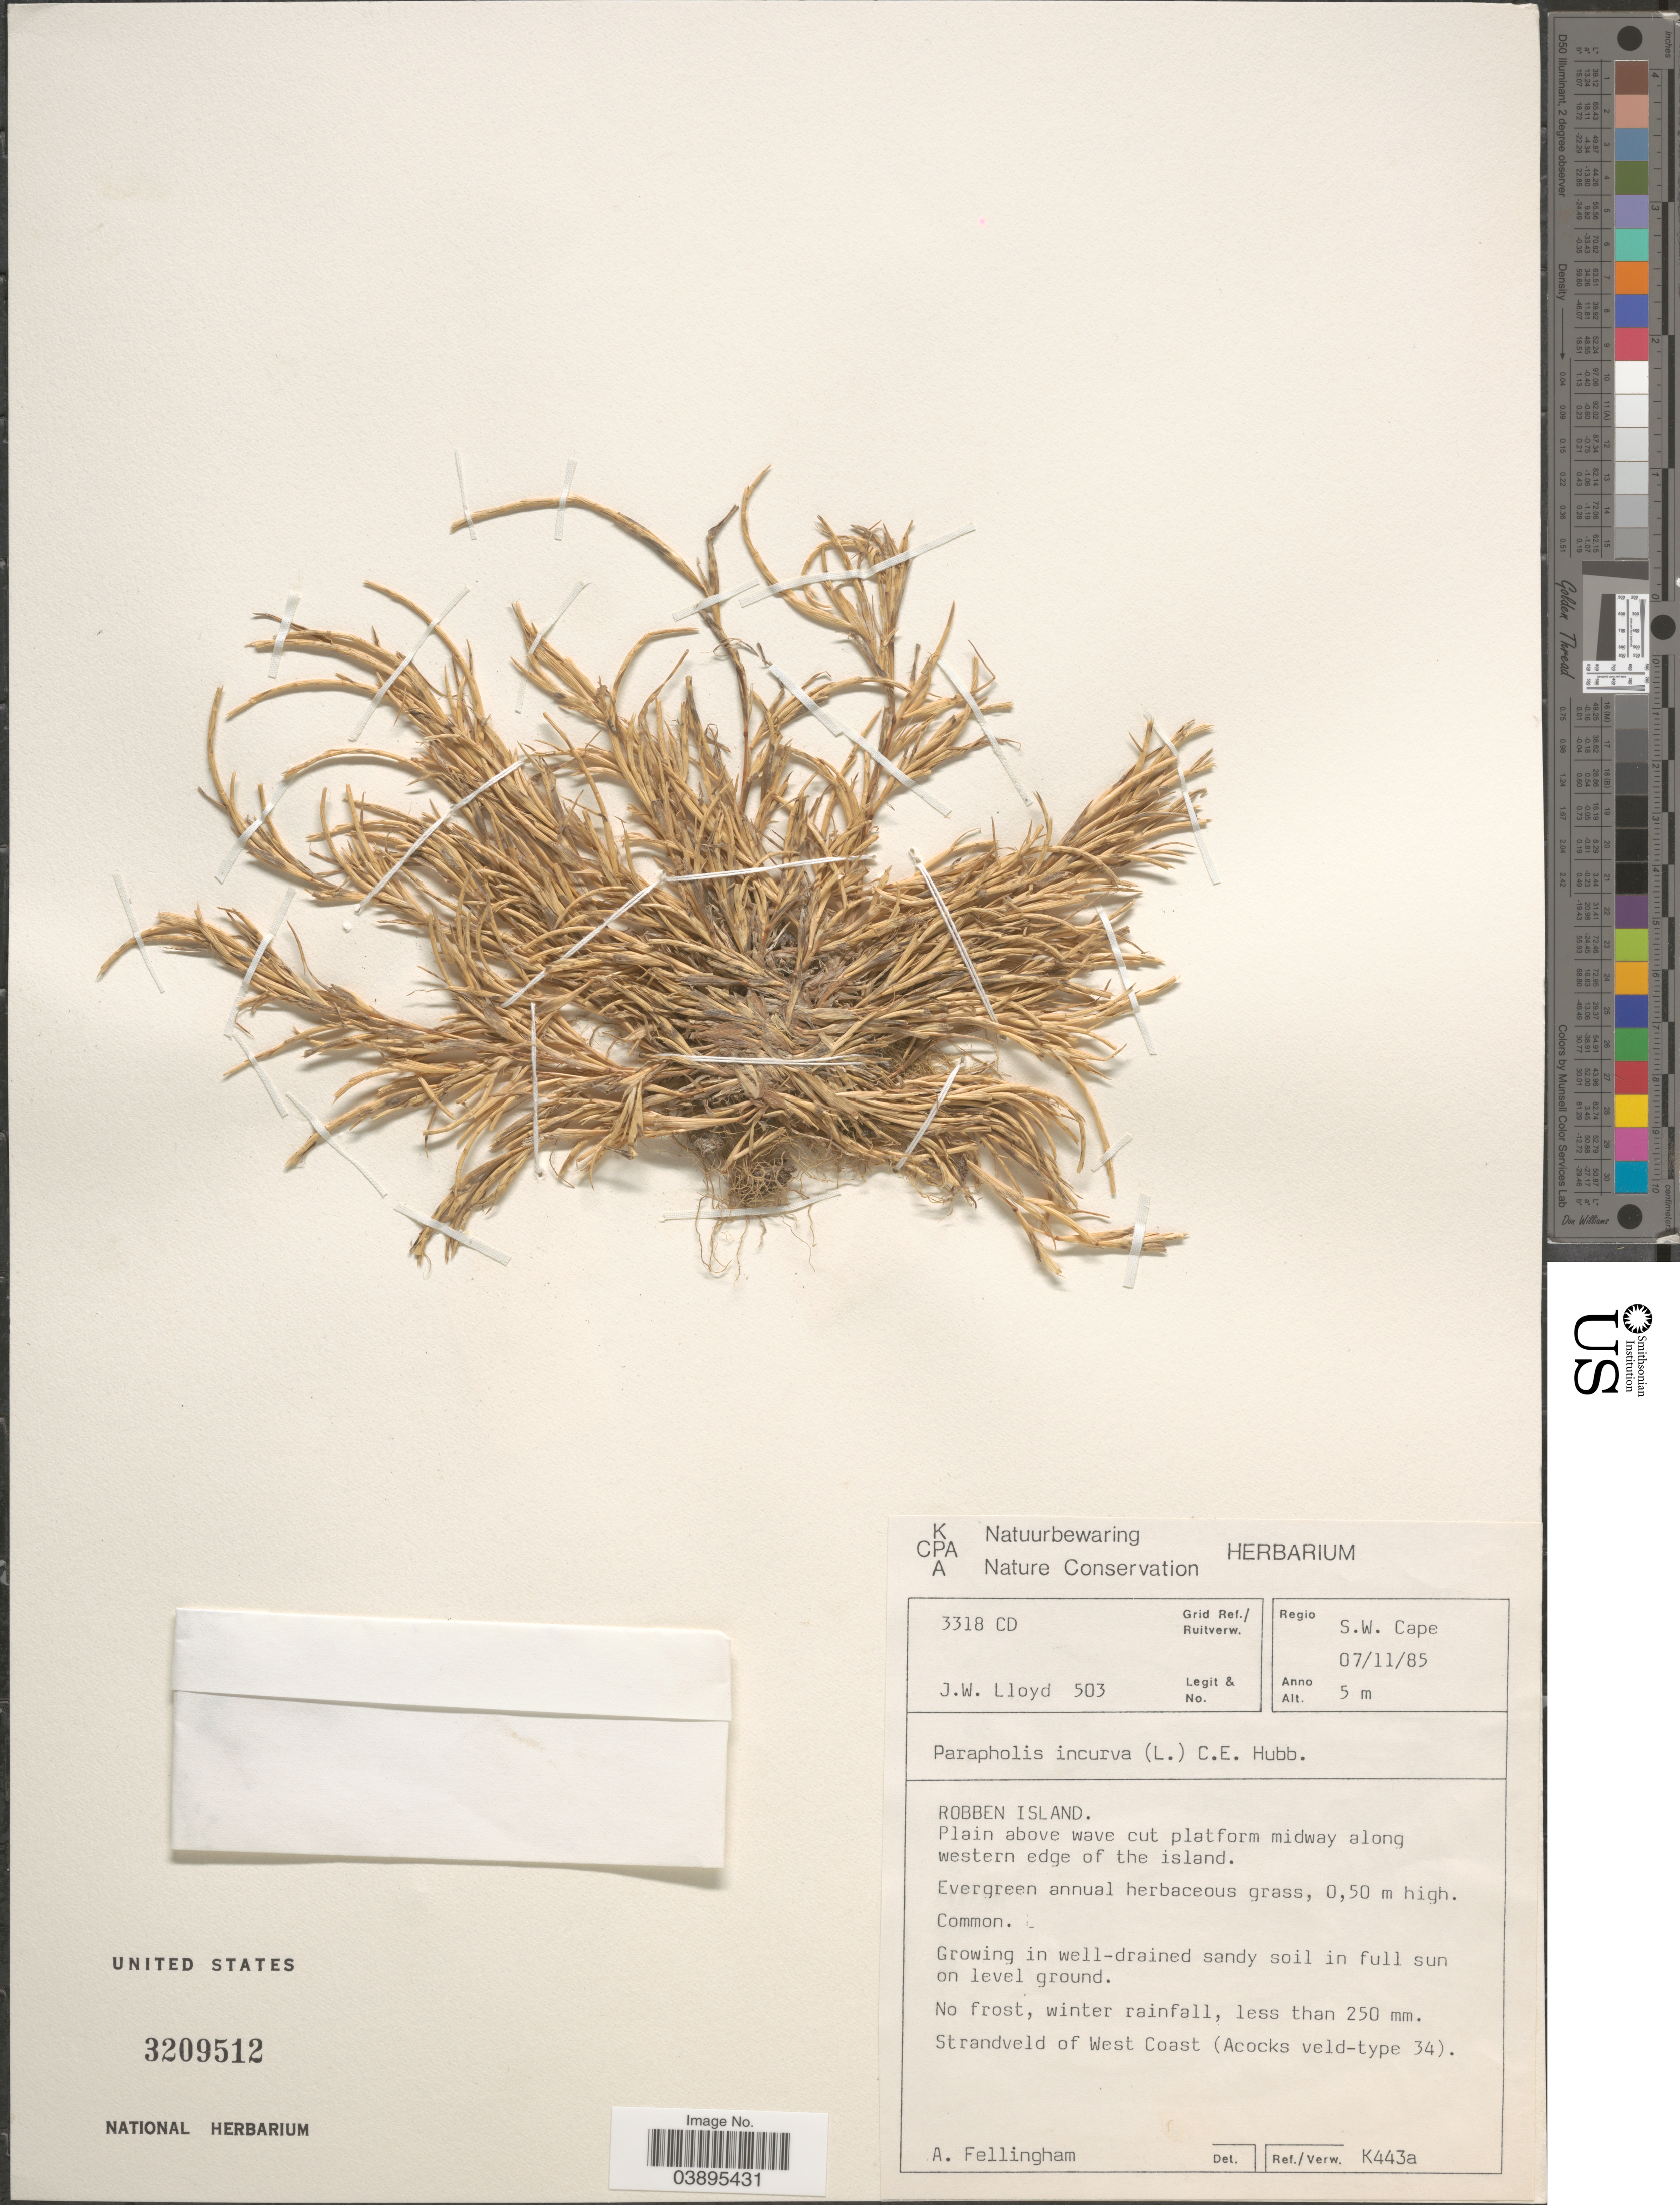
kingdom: Plantae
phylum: Tracheophyta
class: Liliopsida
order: Poales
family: Poaceae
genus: Parapholis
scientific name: Parapholis incurva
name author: (L.) C.E. Hubb.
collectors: J. Lloyd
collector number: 503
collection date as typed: Transcribed d/m/y: 7/11/85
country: South Africa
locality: Grid Ref./ Ruitverw. 3318 CD. Regio S.W. Cape. Robben Island. Midway along western edge of the island.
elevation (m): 5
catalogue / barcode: US 3209512